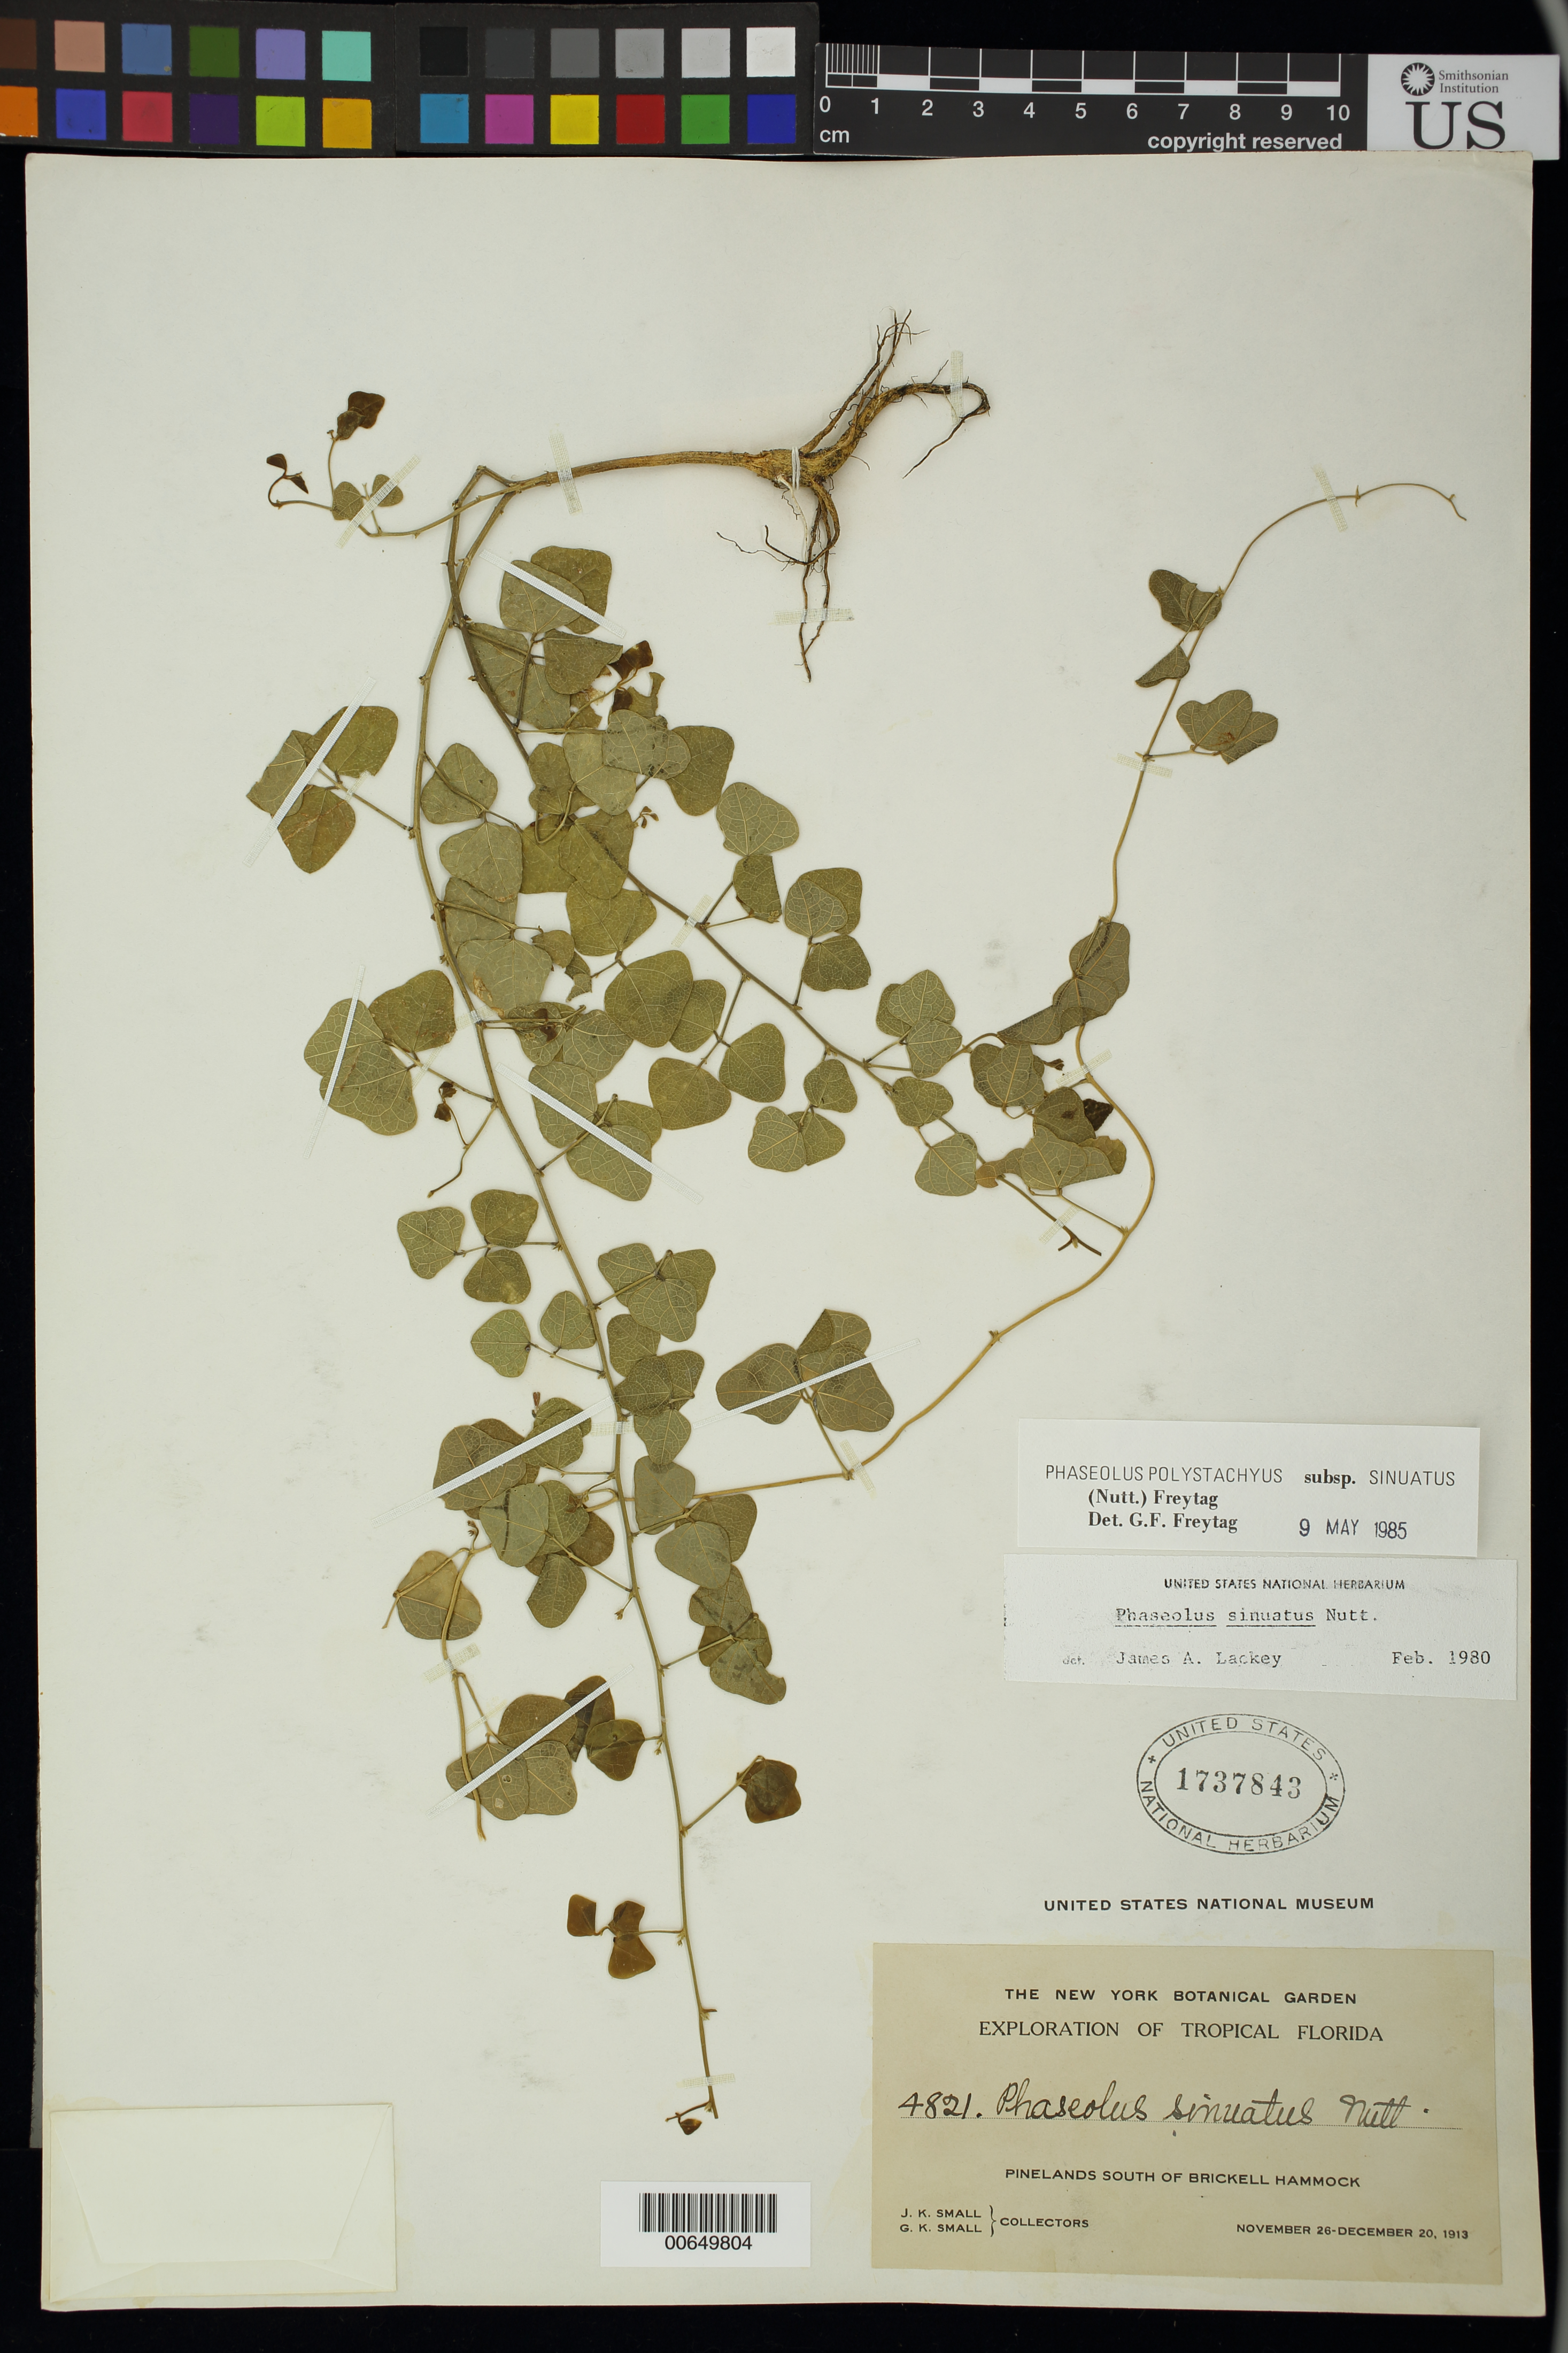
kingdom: Plantae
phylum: Tracheophyta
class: Magnoliopsida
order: Fabales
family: Fabaceae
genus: Phaseolus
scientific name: Phaseolus polystachios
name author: (L.) Britton, Stearns & Poggenb.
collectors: J. K. Small & G. K. Small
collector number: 4821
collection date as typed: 26 Nov 1913 to 20 Dec 1913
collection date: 1913-11-26/1913-12-20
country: United States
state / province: Florida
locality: S of Brickell Hammock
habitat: Pinelands.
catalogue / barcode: US 1737843